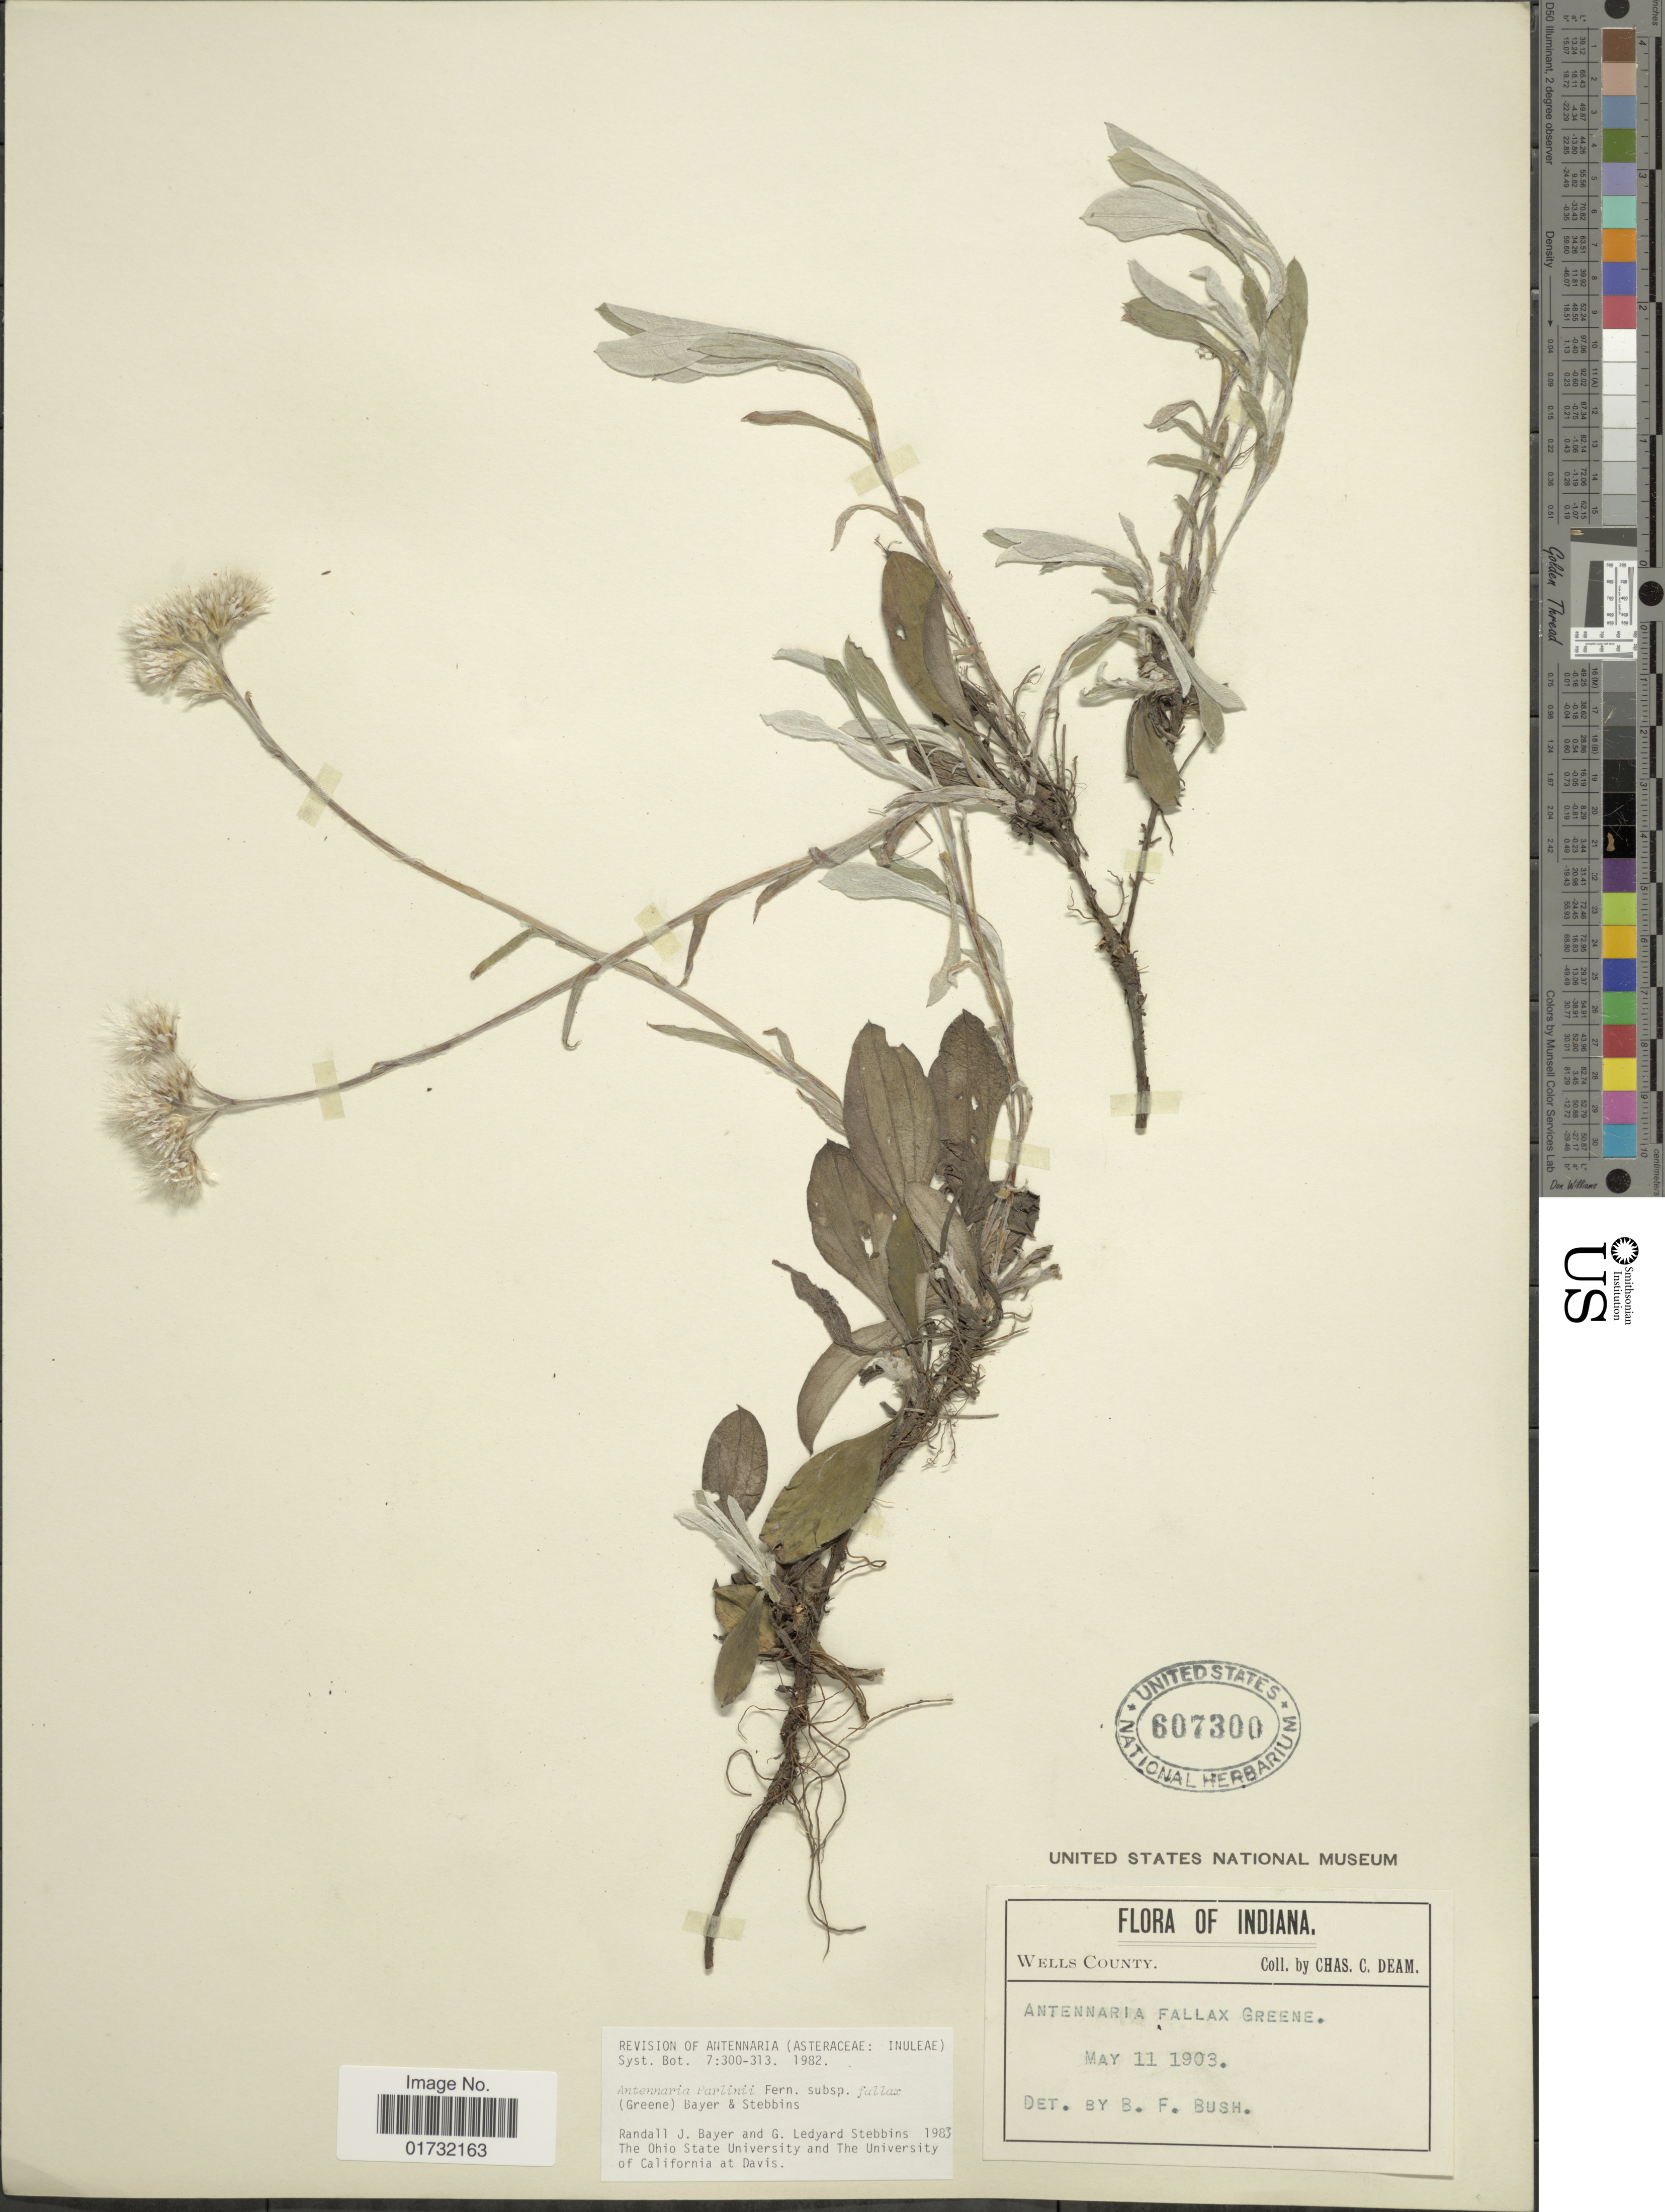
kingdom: Plantae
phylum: Tracheophyta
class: Magnoliopsida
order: Asterales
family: Asteraceae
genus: Antennaria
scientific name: Antennaria parlinii subsp. fallax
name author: (Greene) R.J. Bayer & Stebbins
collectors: C. C. Deam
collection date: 1903-05-11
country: United States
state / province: Indiana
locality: Wells County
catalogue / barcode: US 607300